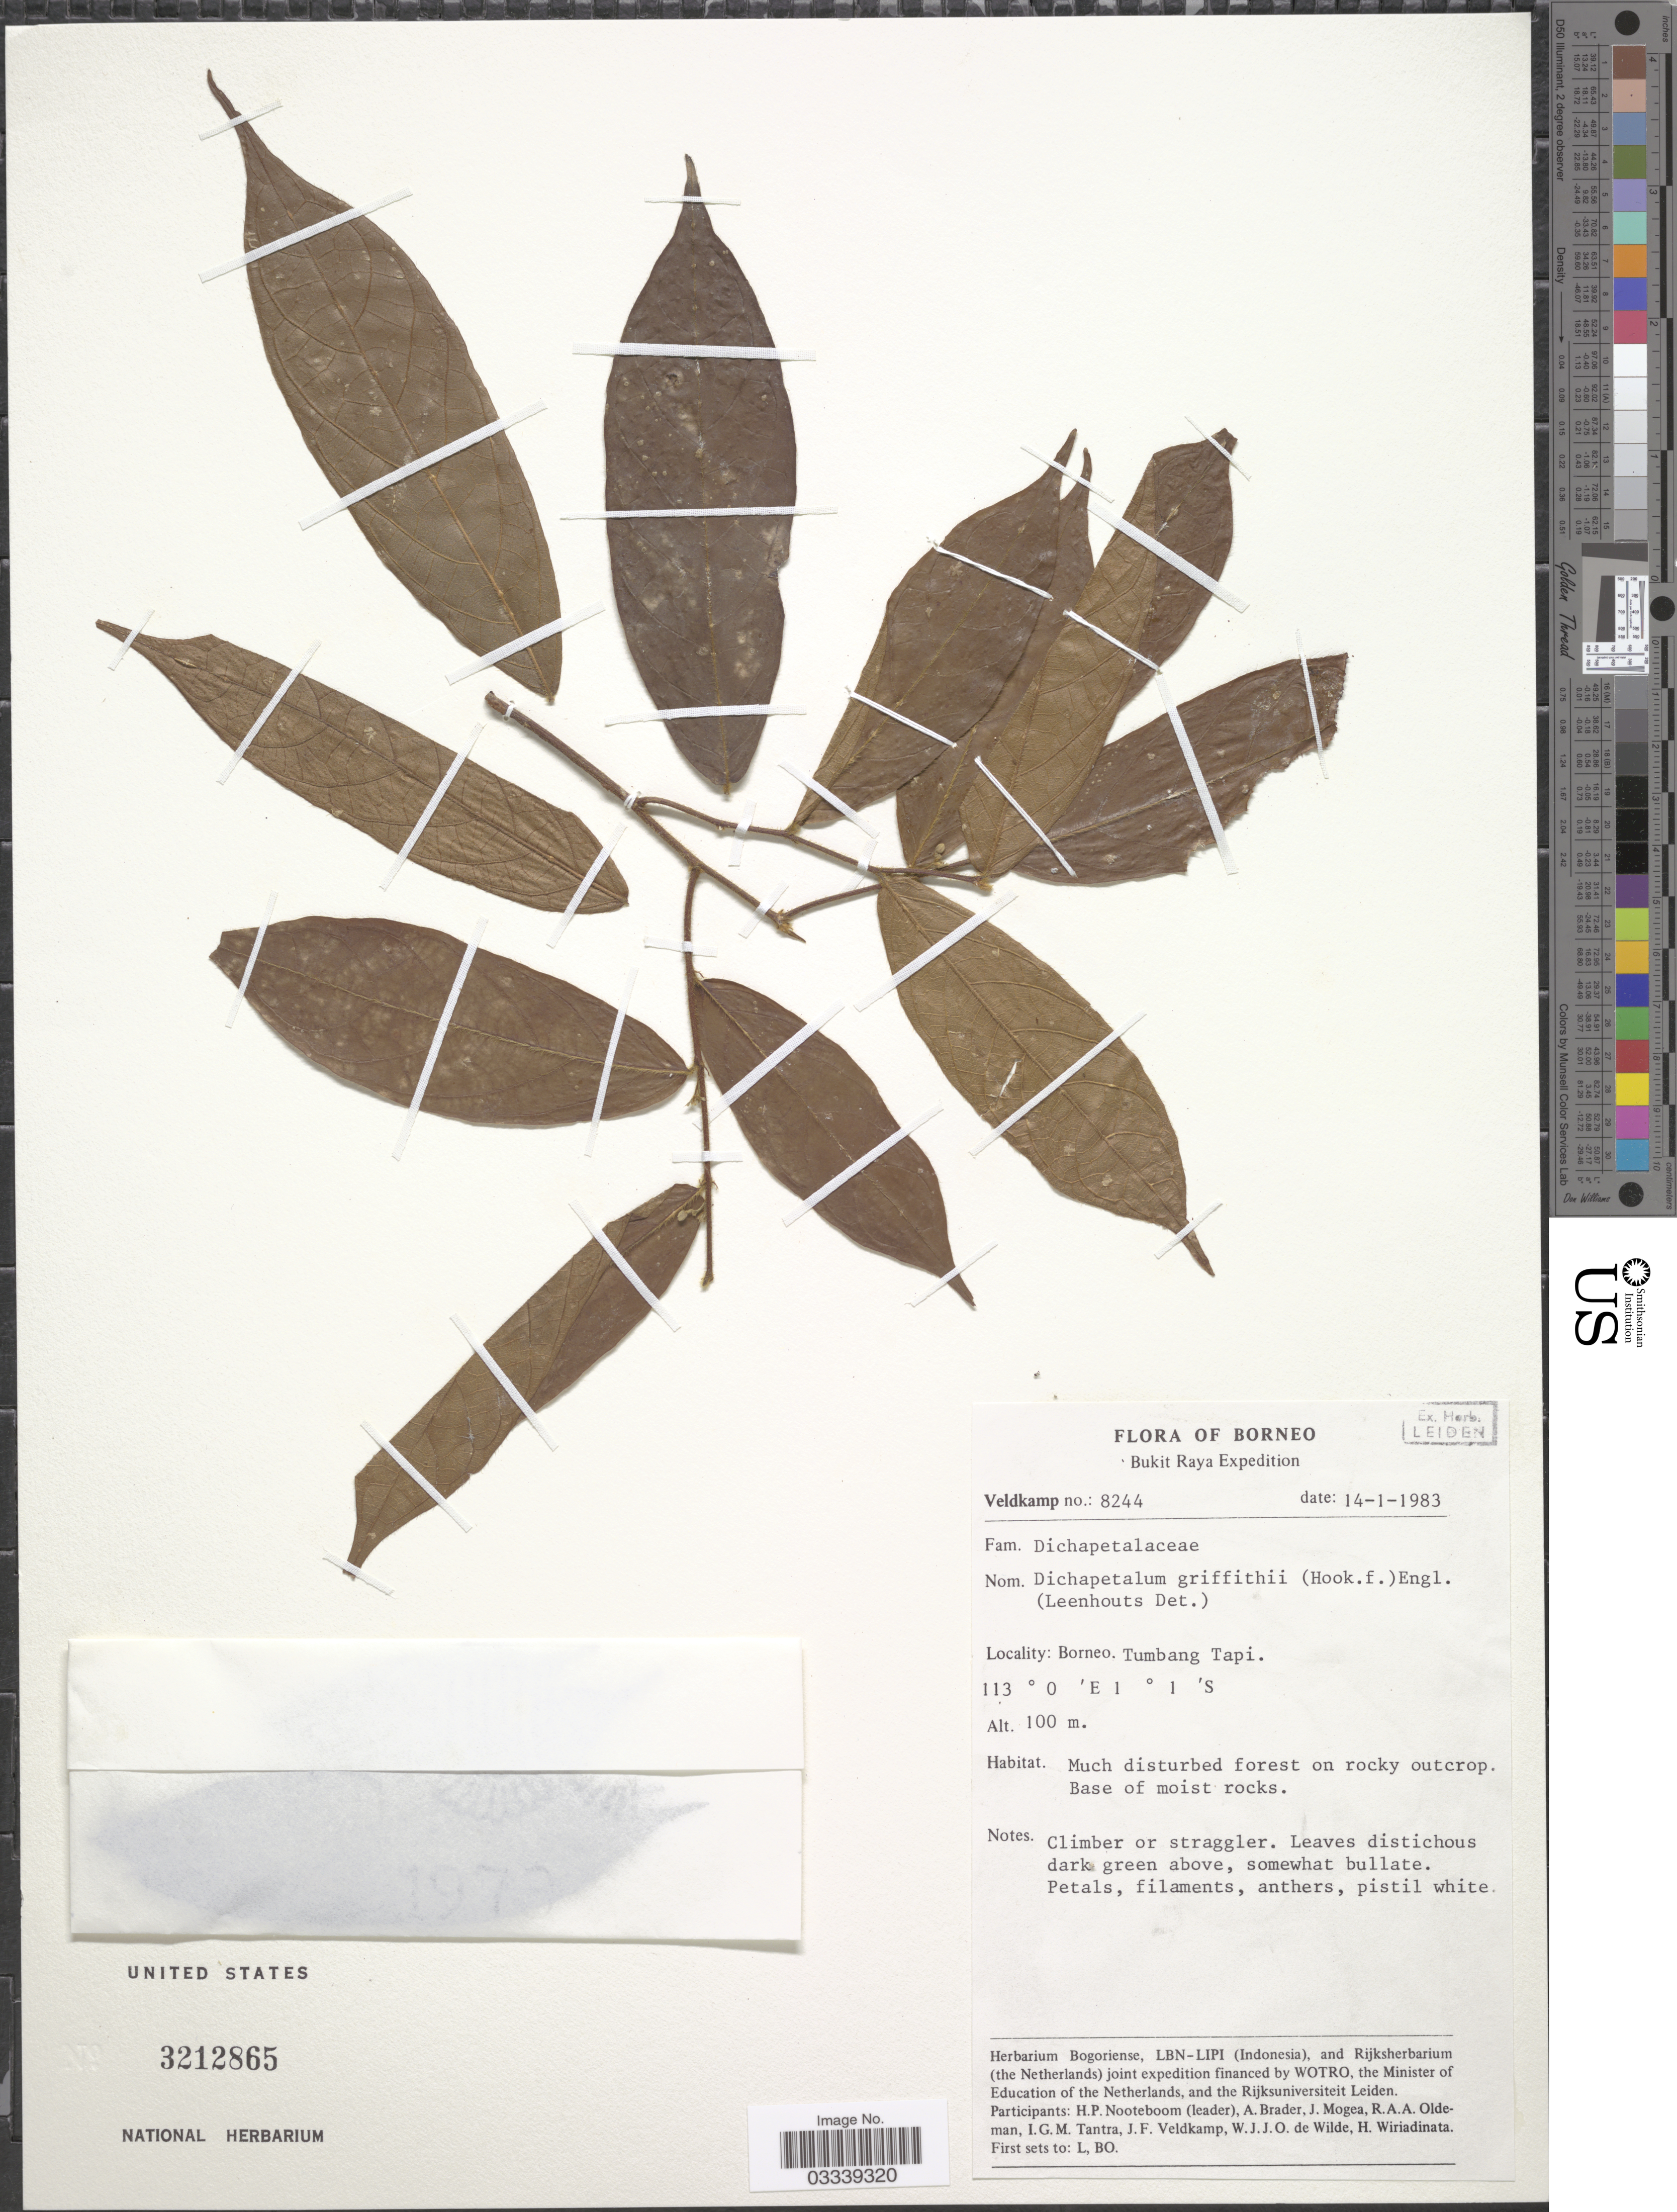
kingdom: Plantae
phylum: Tracheophyta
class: Magnoliopsida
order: Malpighiales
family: Dichapetalaceae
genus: Dichapetalum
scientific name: Dichapetalum griffithii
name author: (Hook. f.) Engl.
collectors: J. F. Veldkamp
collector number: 8244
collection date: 1983-01-14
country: Malaysia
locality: Borneo, Bukit Raya, Tumbang Tapi.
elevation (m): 100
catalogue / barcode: US 3212865